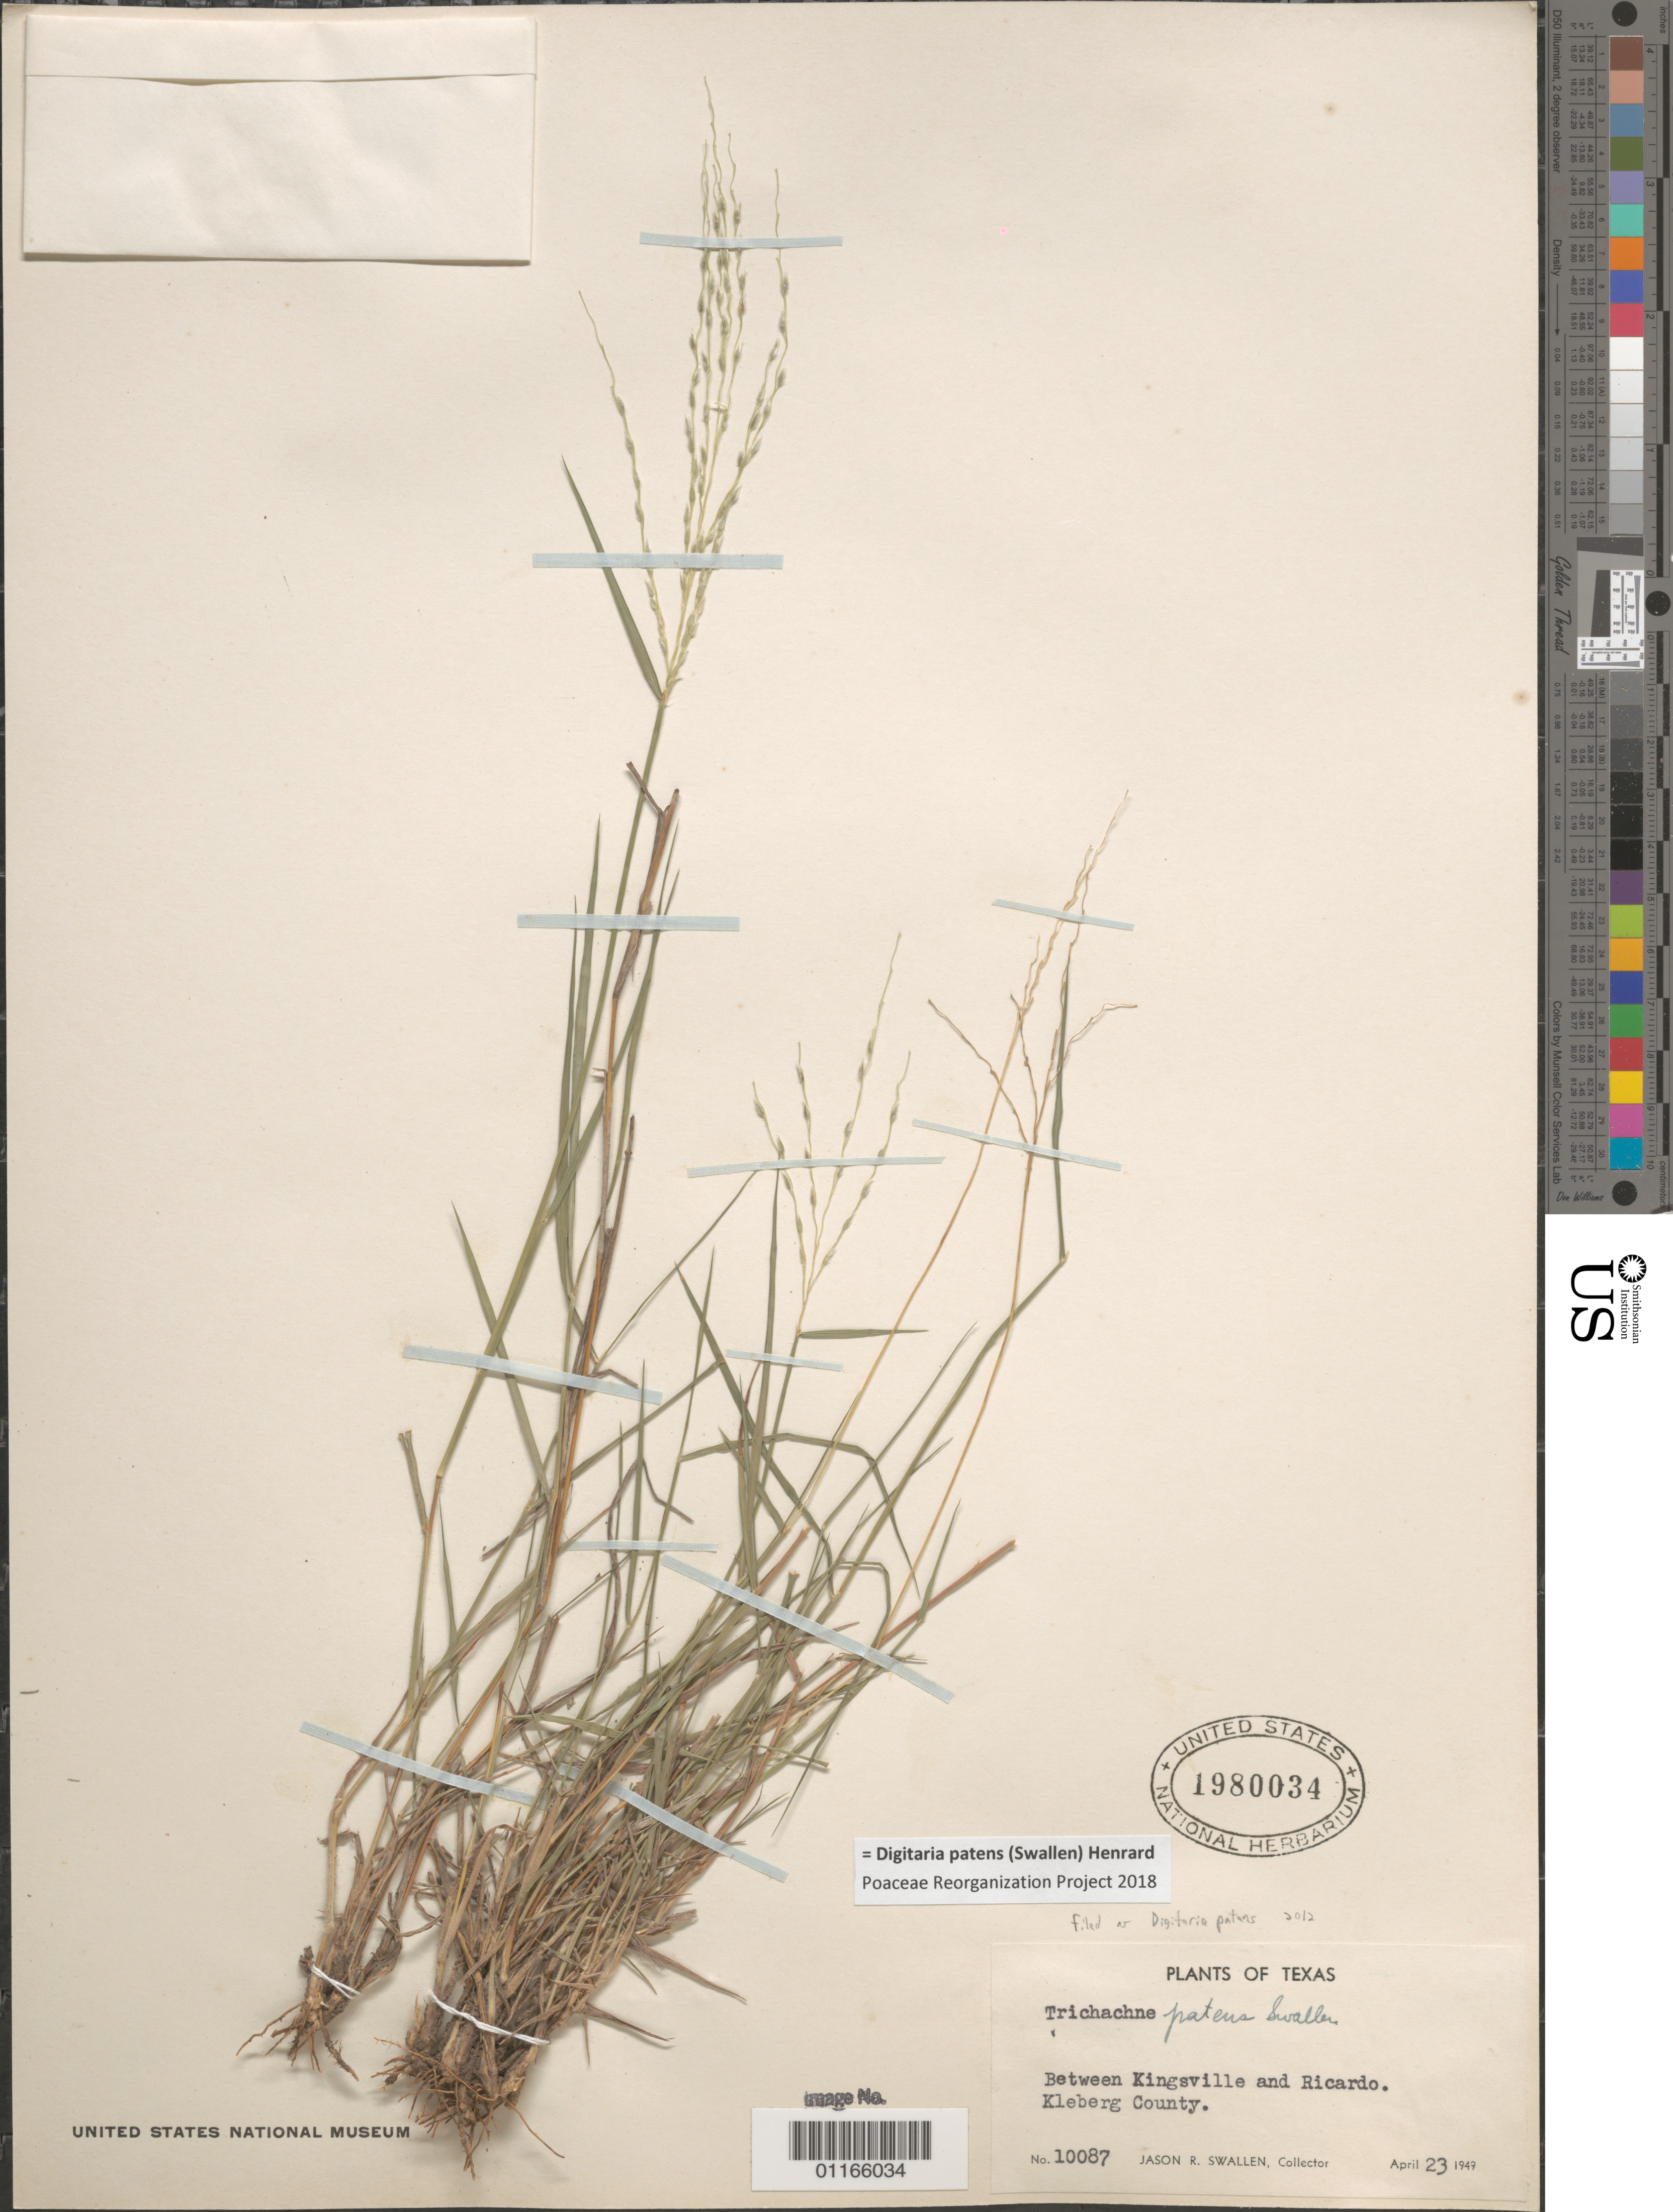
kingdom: Plantae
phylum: Tracheophyta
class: Liliopsida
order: Poales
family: Poaceae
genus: Digitaria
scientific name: Digitaria patens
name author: (Swallen) Henr.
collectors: J. R. Swallen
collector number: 10087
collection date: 1949-04-23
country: United States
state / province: Texas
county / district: Kleburg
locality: Between Kingsville and Ricardo.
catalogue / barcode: US 1980034